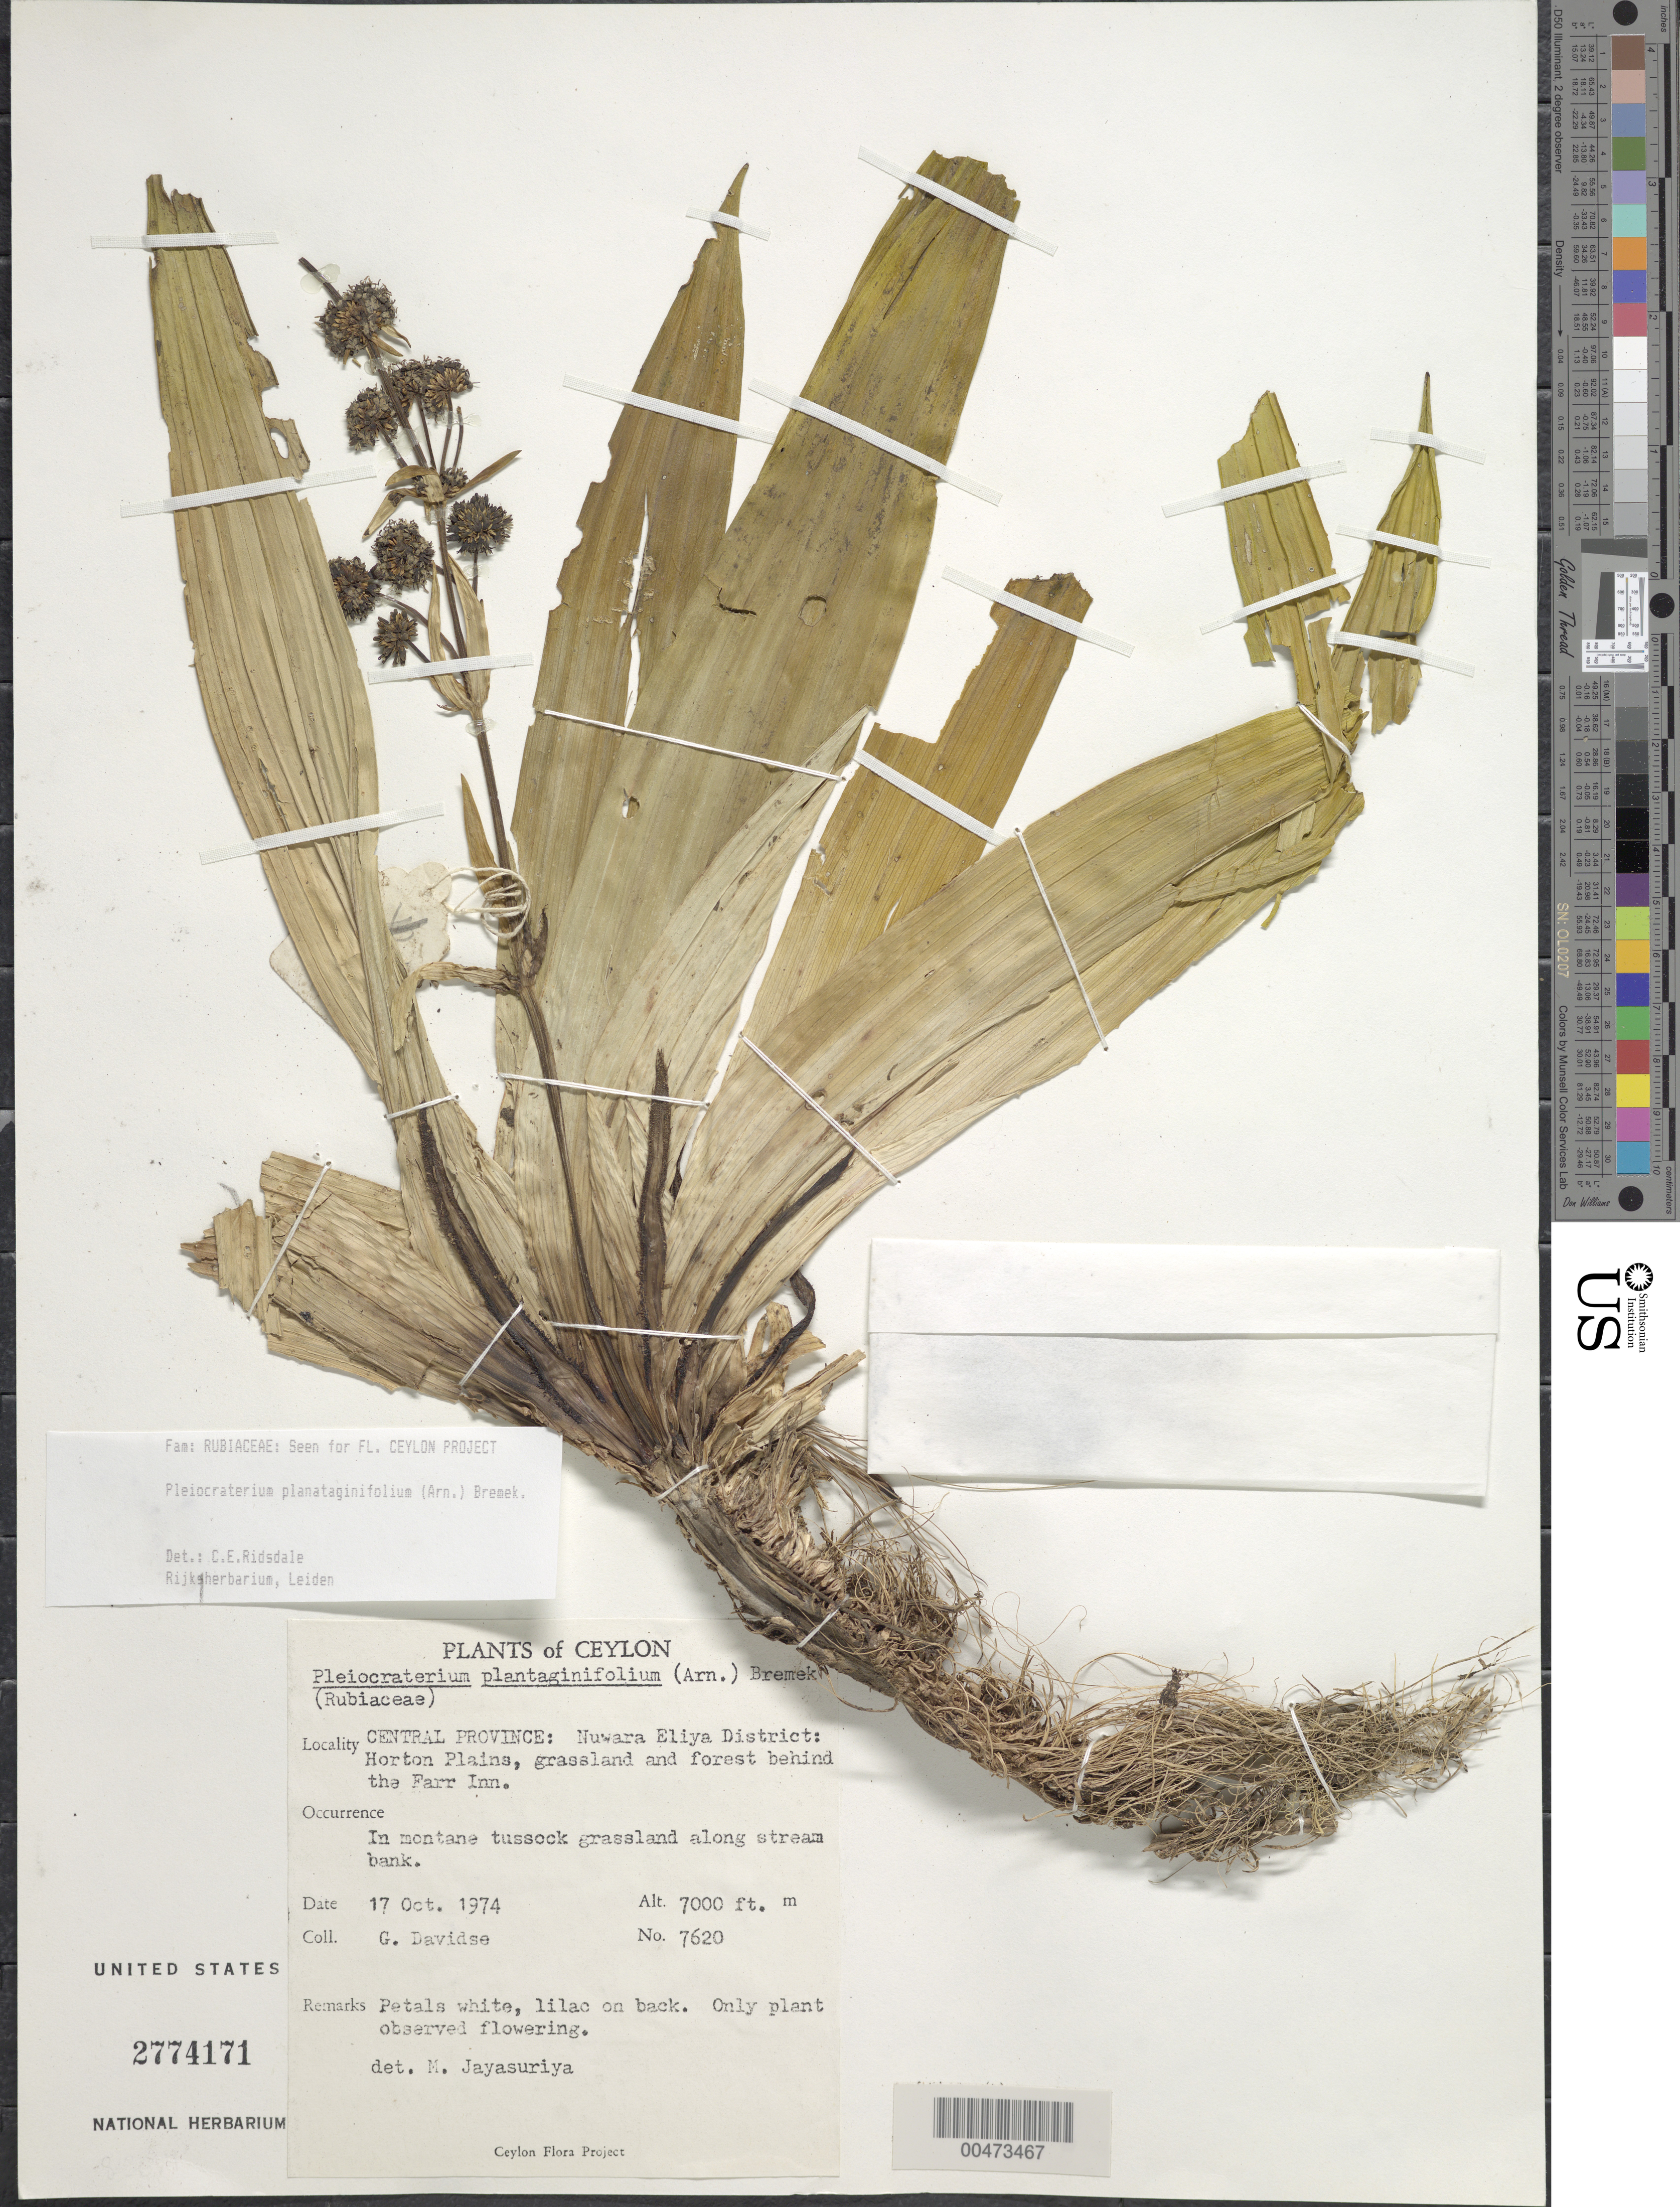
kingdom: Plantae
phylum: Tracheophyta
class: Magnoliopsida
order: Gentianales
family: Rubiaceae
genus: Pleiocraterium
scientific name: Pleiocraterium planataginifolium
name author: (Arn.) Bremek.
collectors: G. Davidse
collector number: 7620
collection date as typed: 17 Oct 1974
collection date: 1974-10-17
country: Sri Lanka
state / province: Central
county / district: Nuwara Eliya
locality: Horton Plains, behind Farr Inn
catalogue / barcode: US 2774171